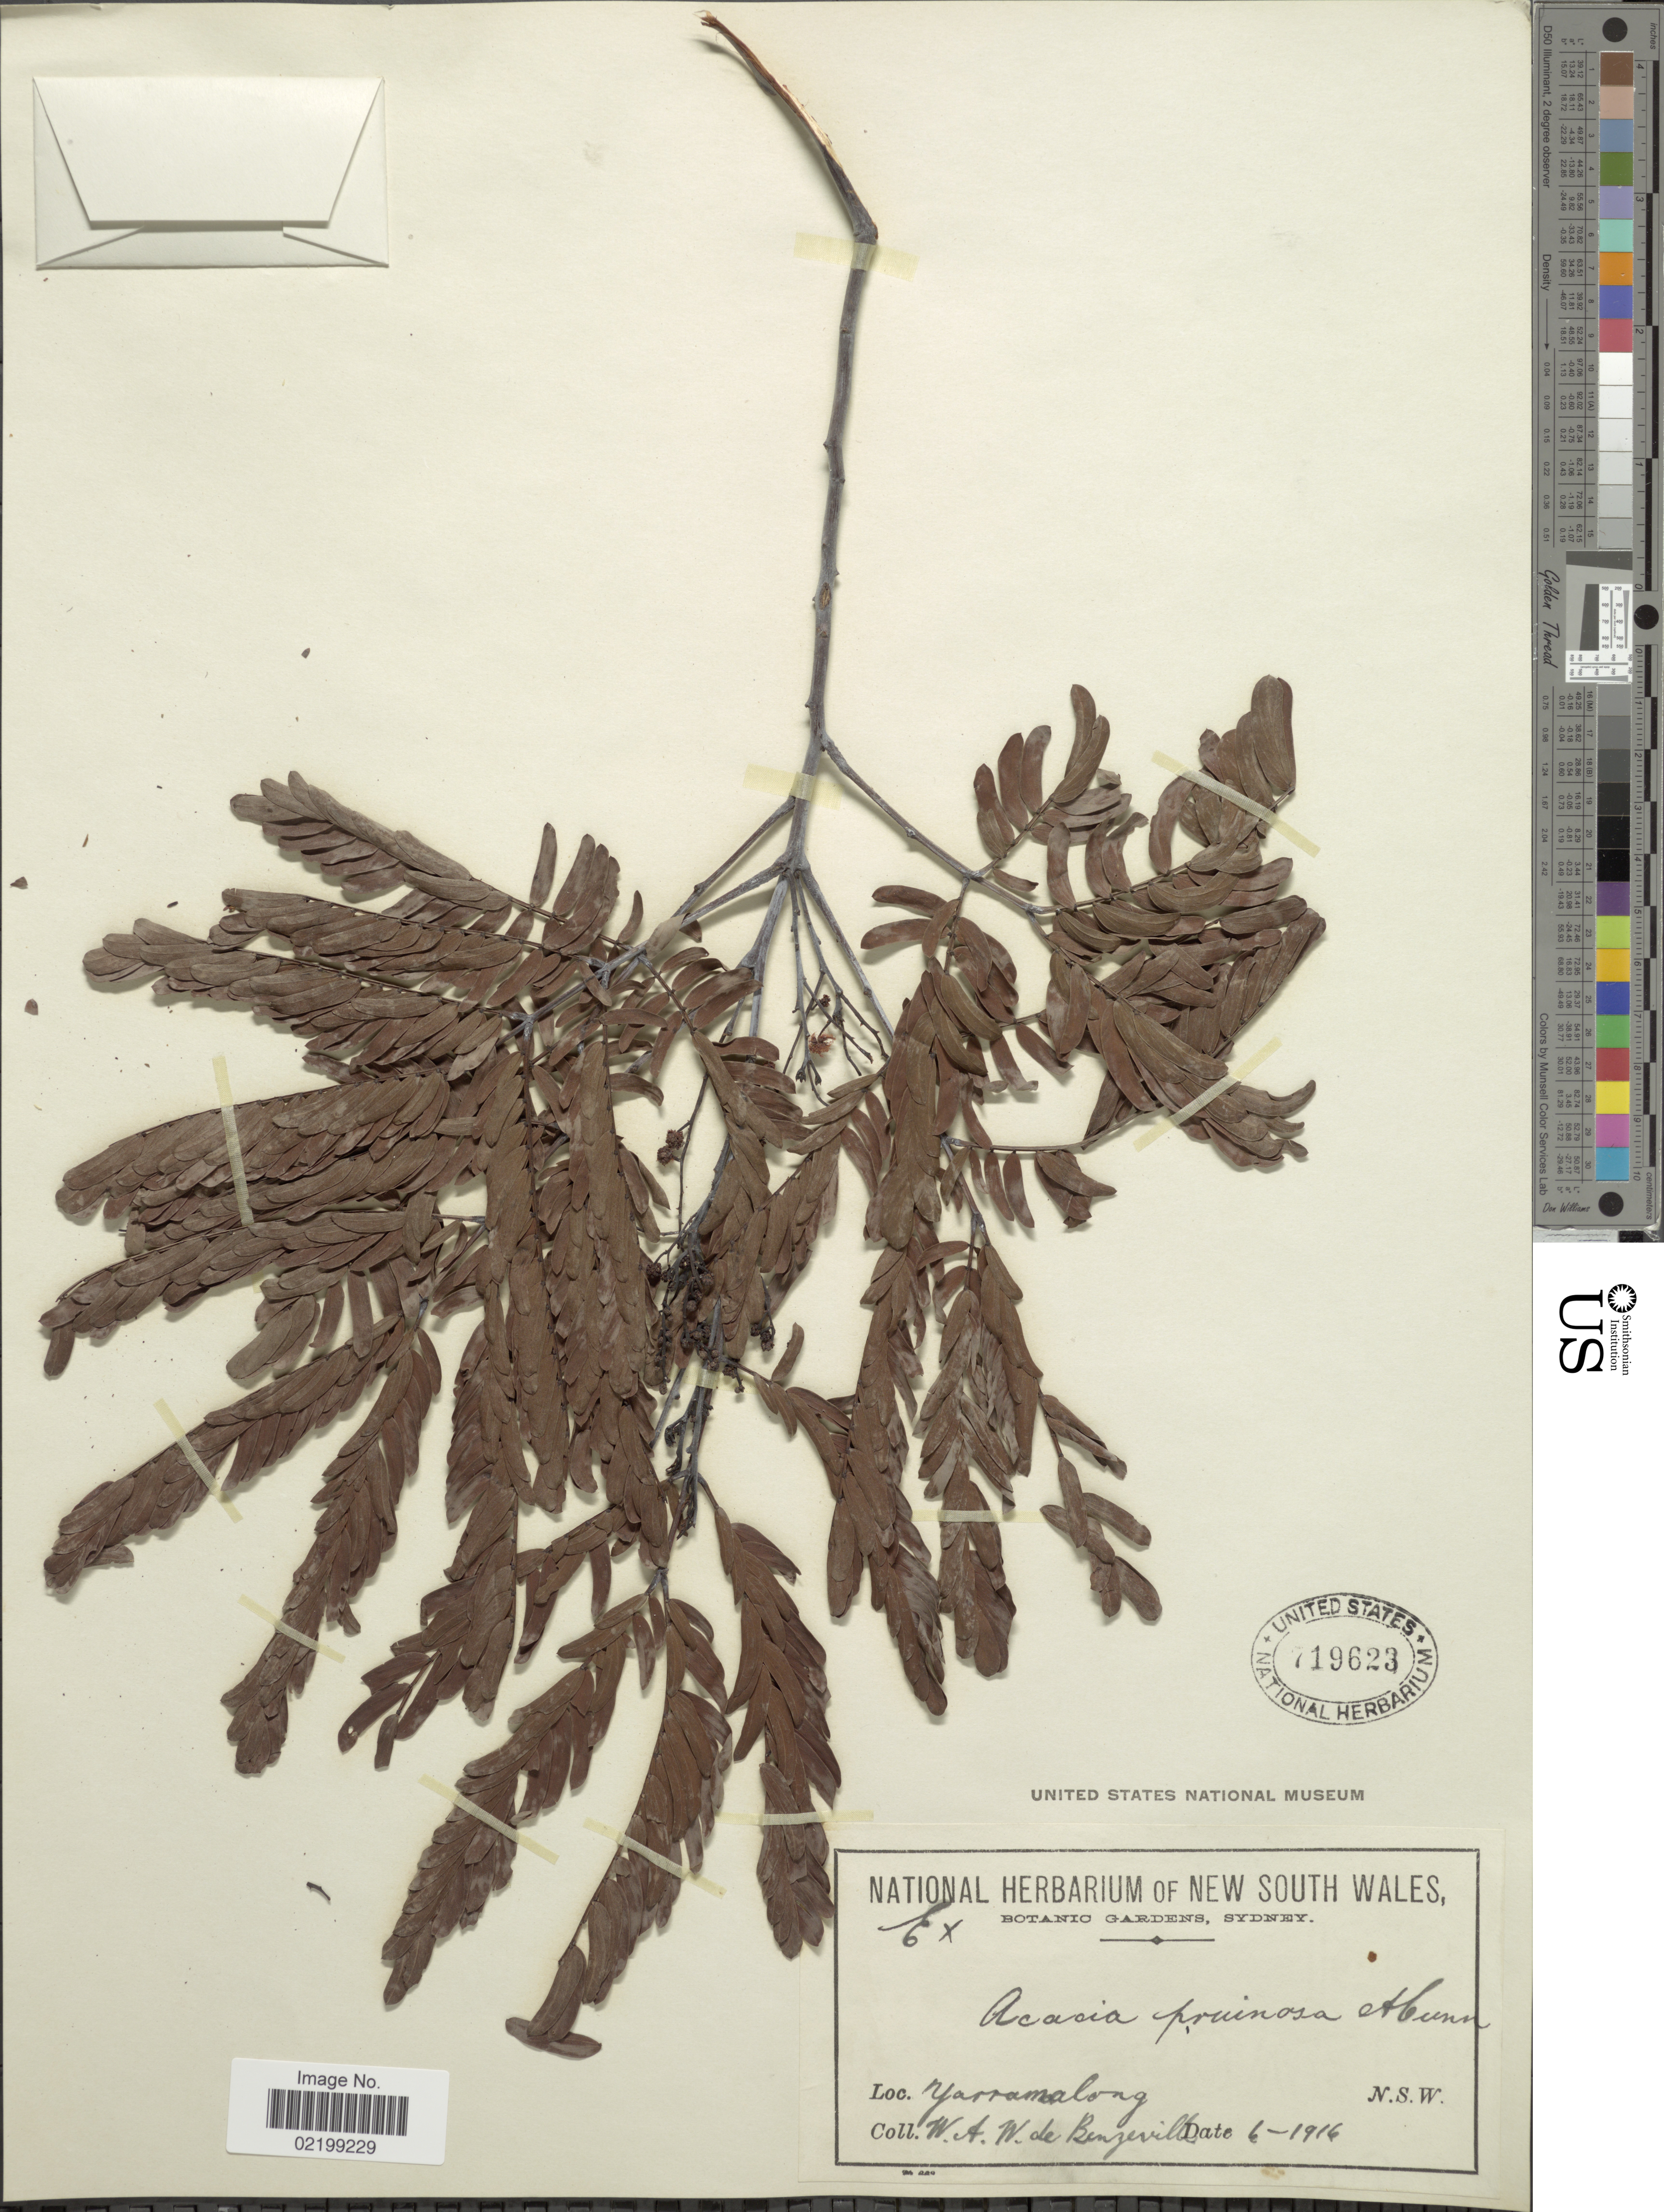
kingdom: Plantae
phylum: Tracheophyta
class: Magnoliopsida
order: Fabales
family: Fabaceae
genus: Acacia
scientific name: Acacia pruinosa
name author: Benth.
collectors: W. Benzeville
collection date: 1916-06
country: Australia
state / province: New South Wales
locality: Yarramalong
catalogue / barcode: US 719623